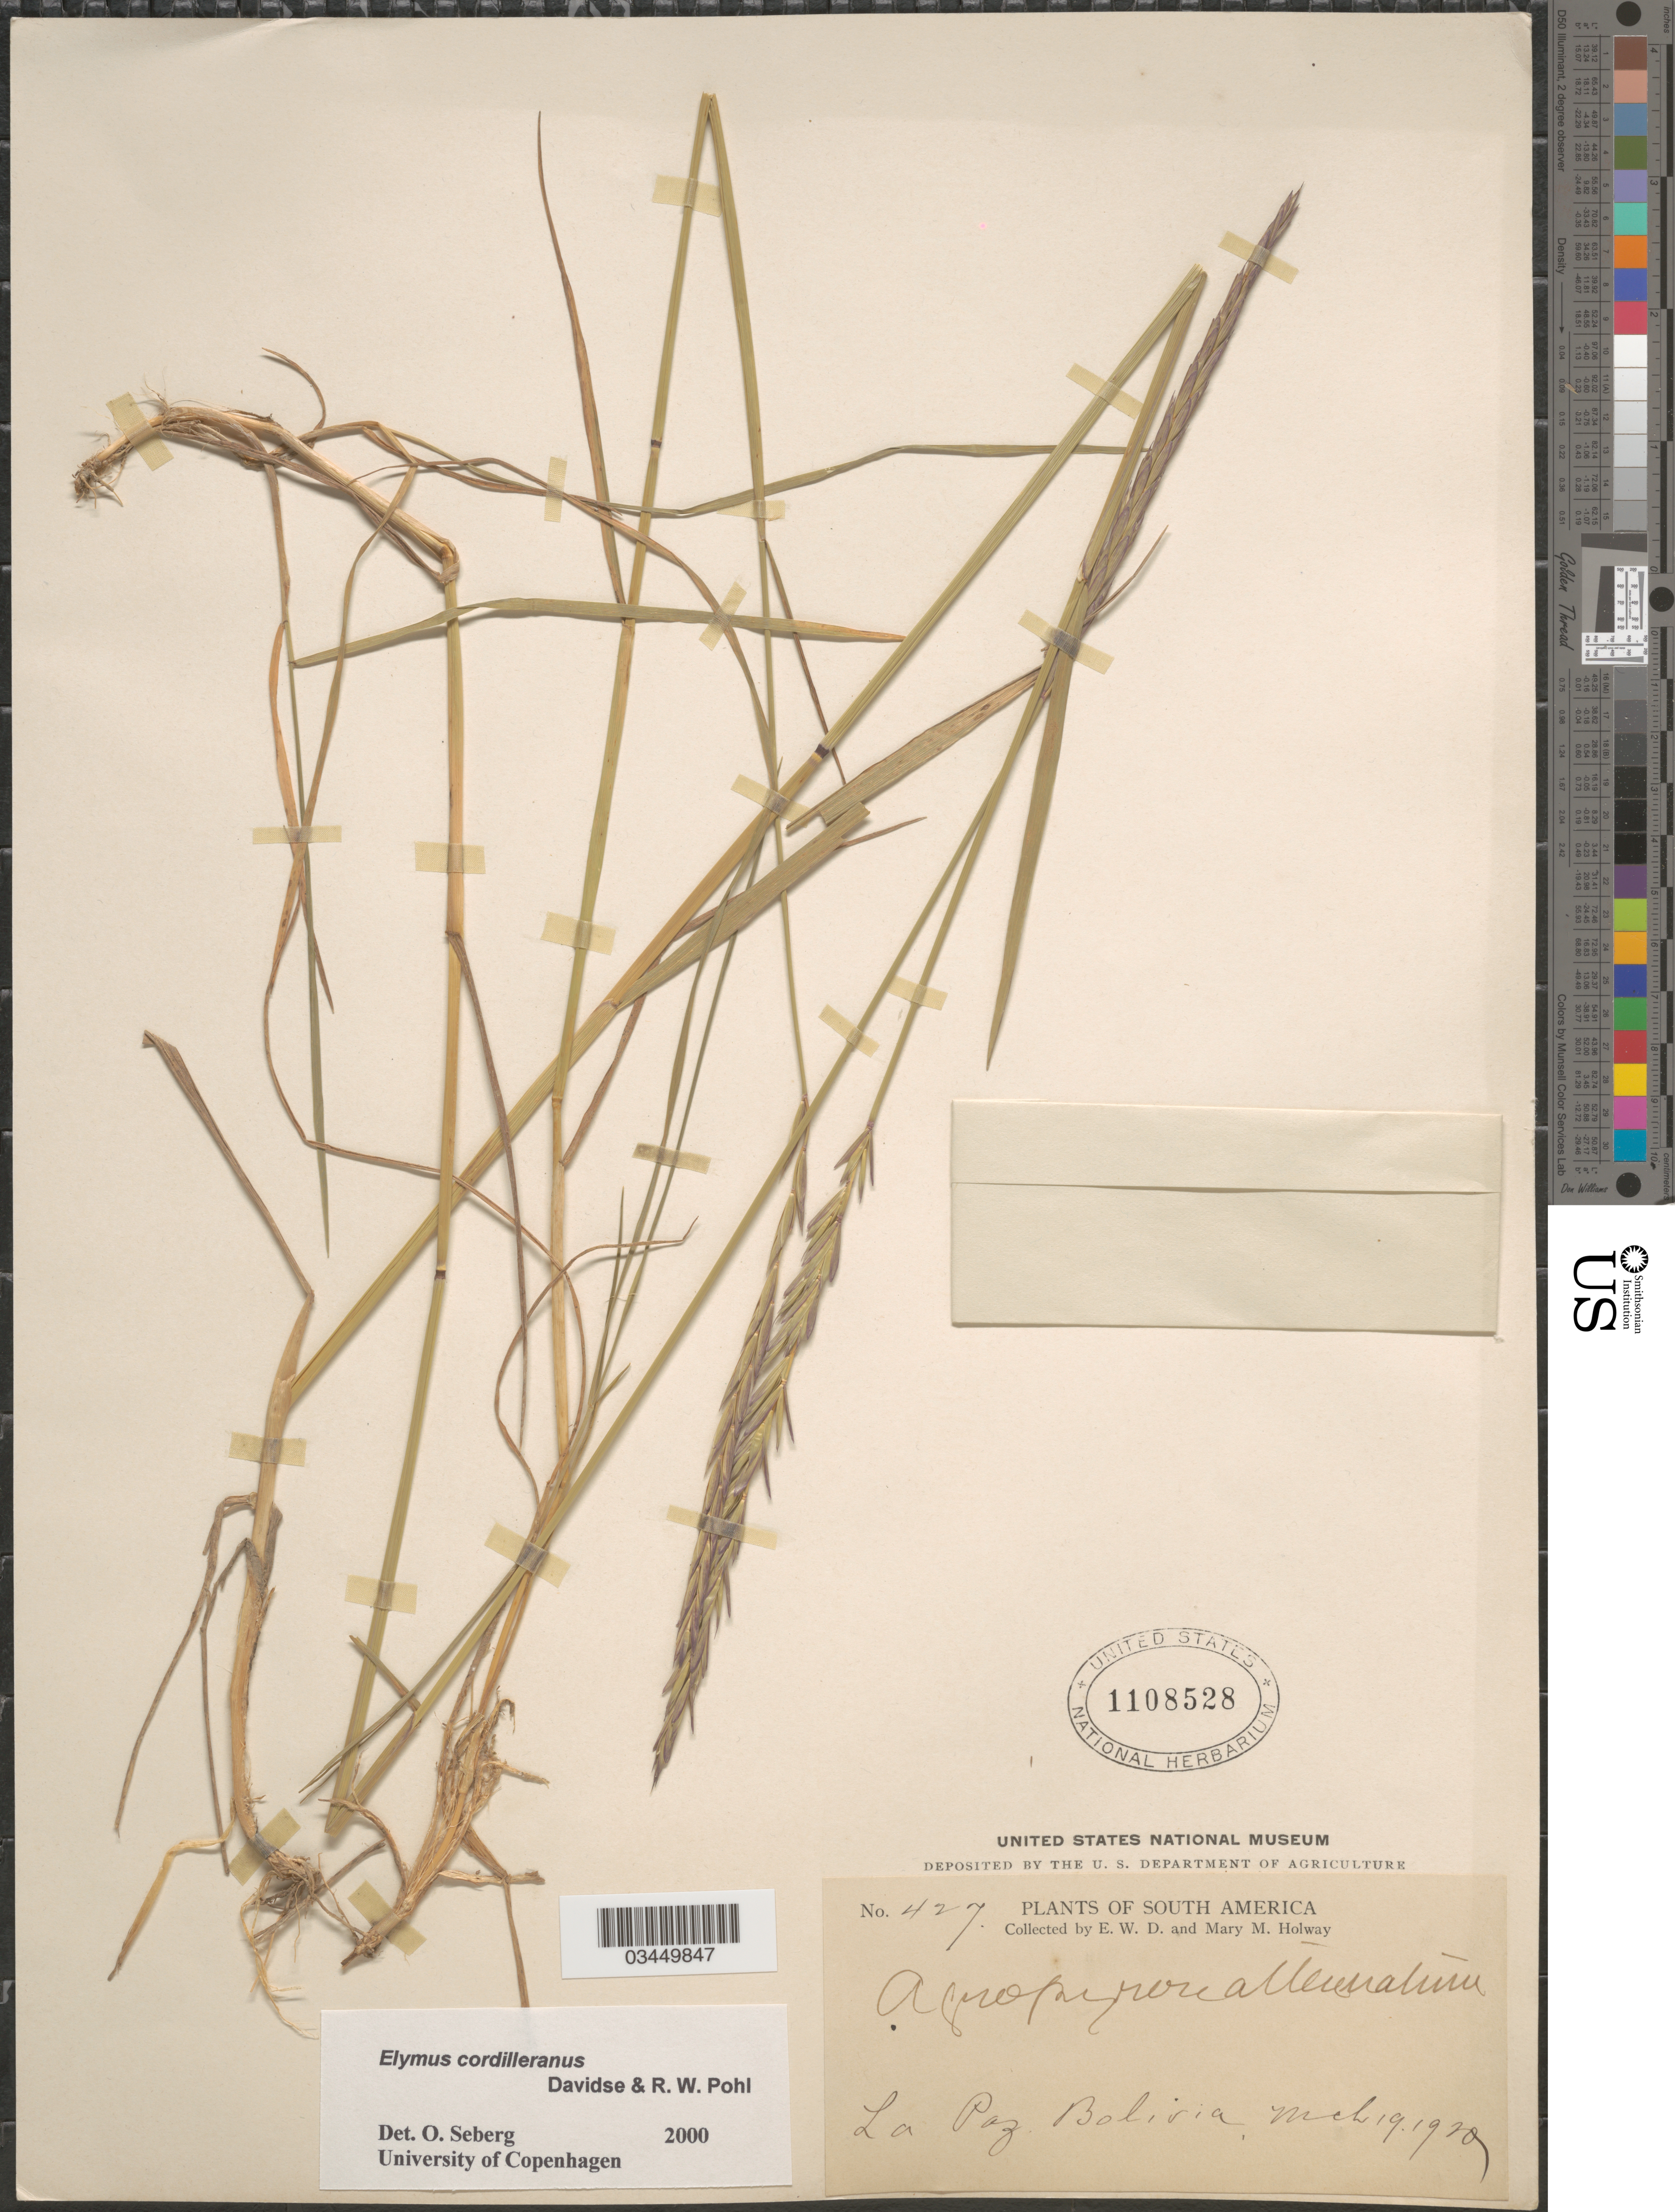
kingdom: Plantae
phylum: Tracheophyta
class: Liliopsida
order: Poales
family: Poaceae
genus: Elymus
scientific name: Elymus cordilleranus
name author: Davidse & R.W. Pohl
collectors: E. W. D. Holway & M. M. Holway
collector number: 427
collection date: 1929-03-19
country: Bolivia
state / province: La Paz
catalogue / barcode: US 1108528